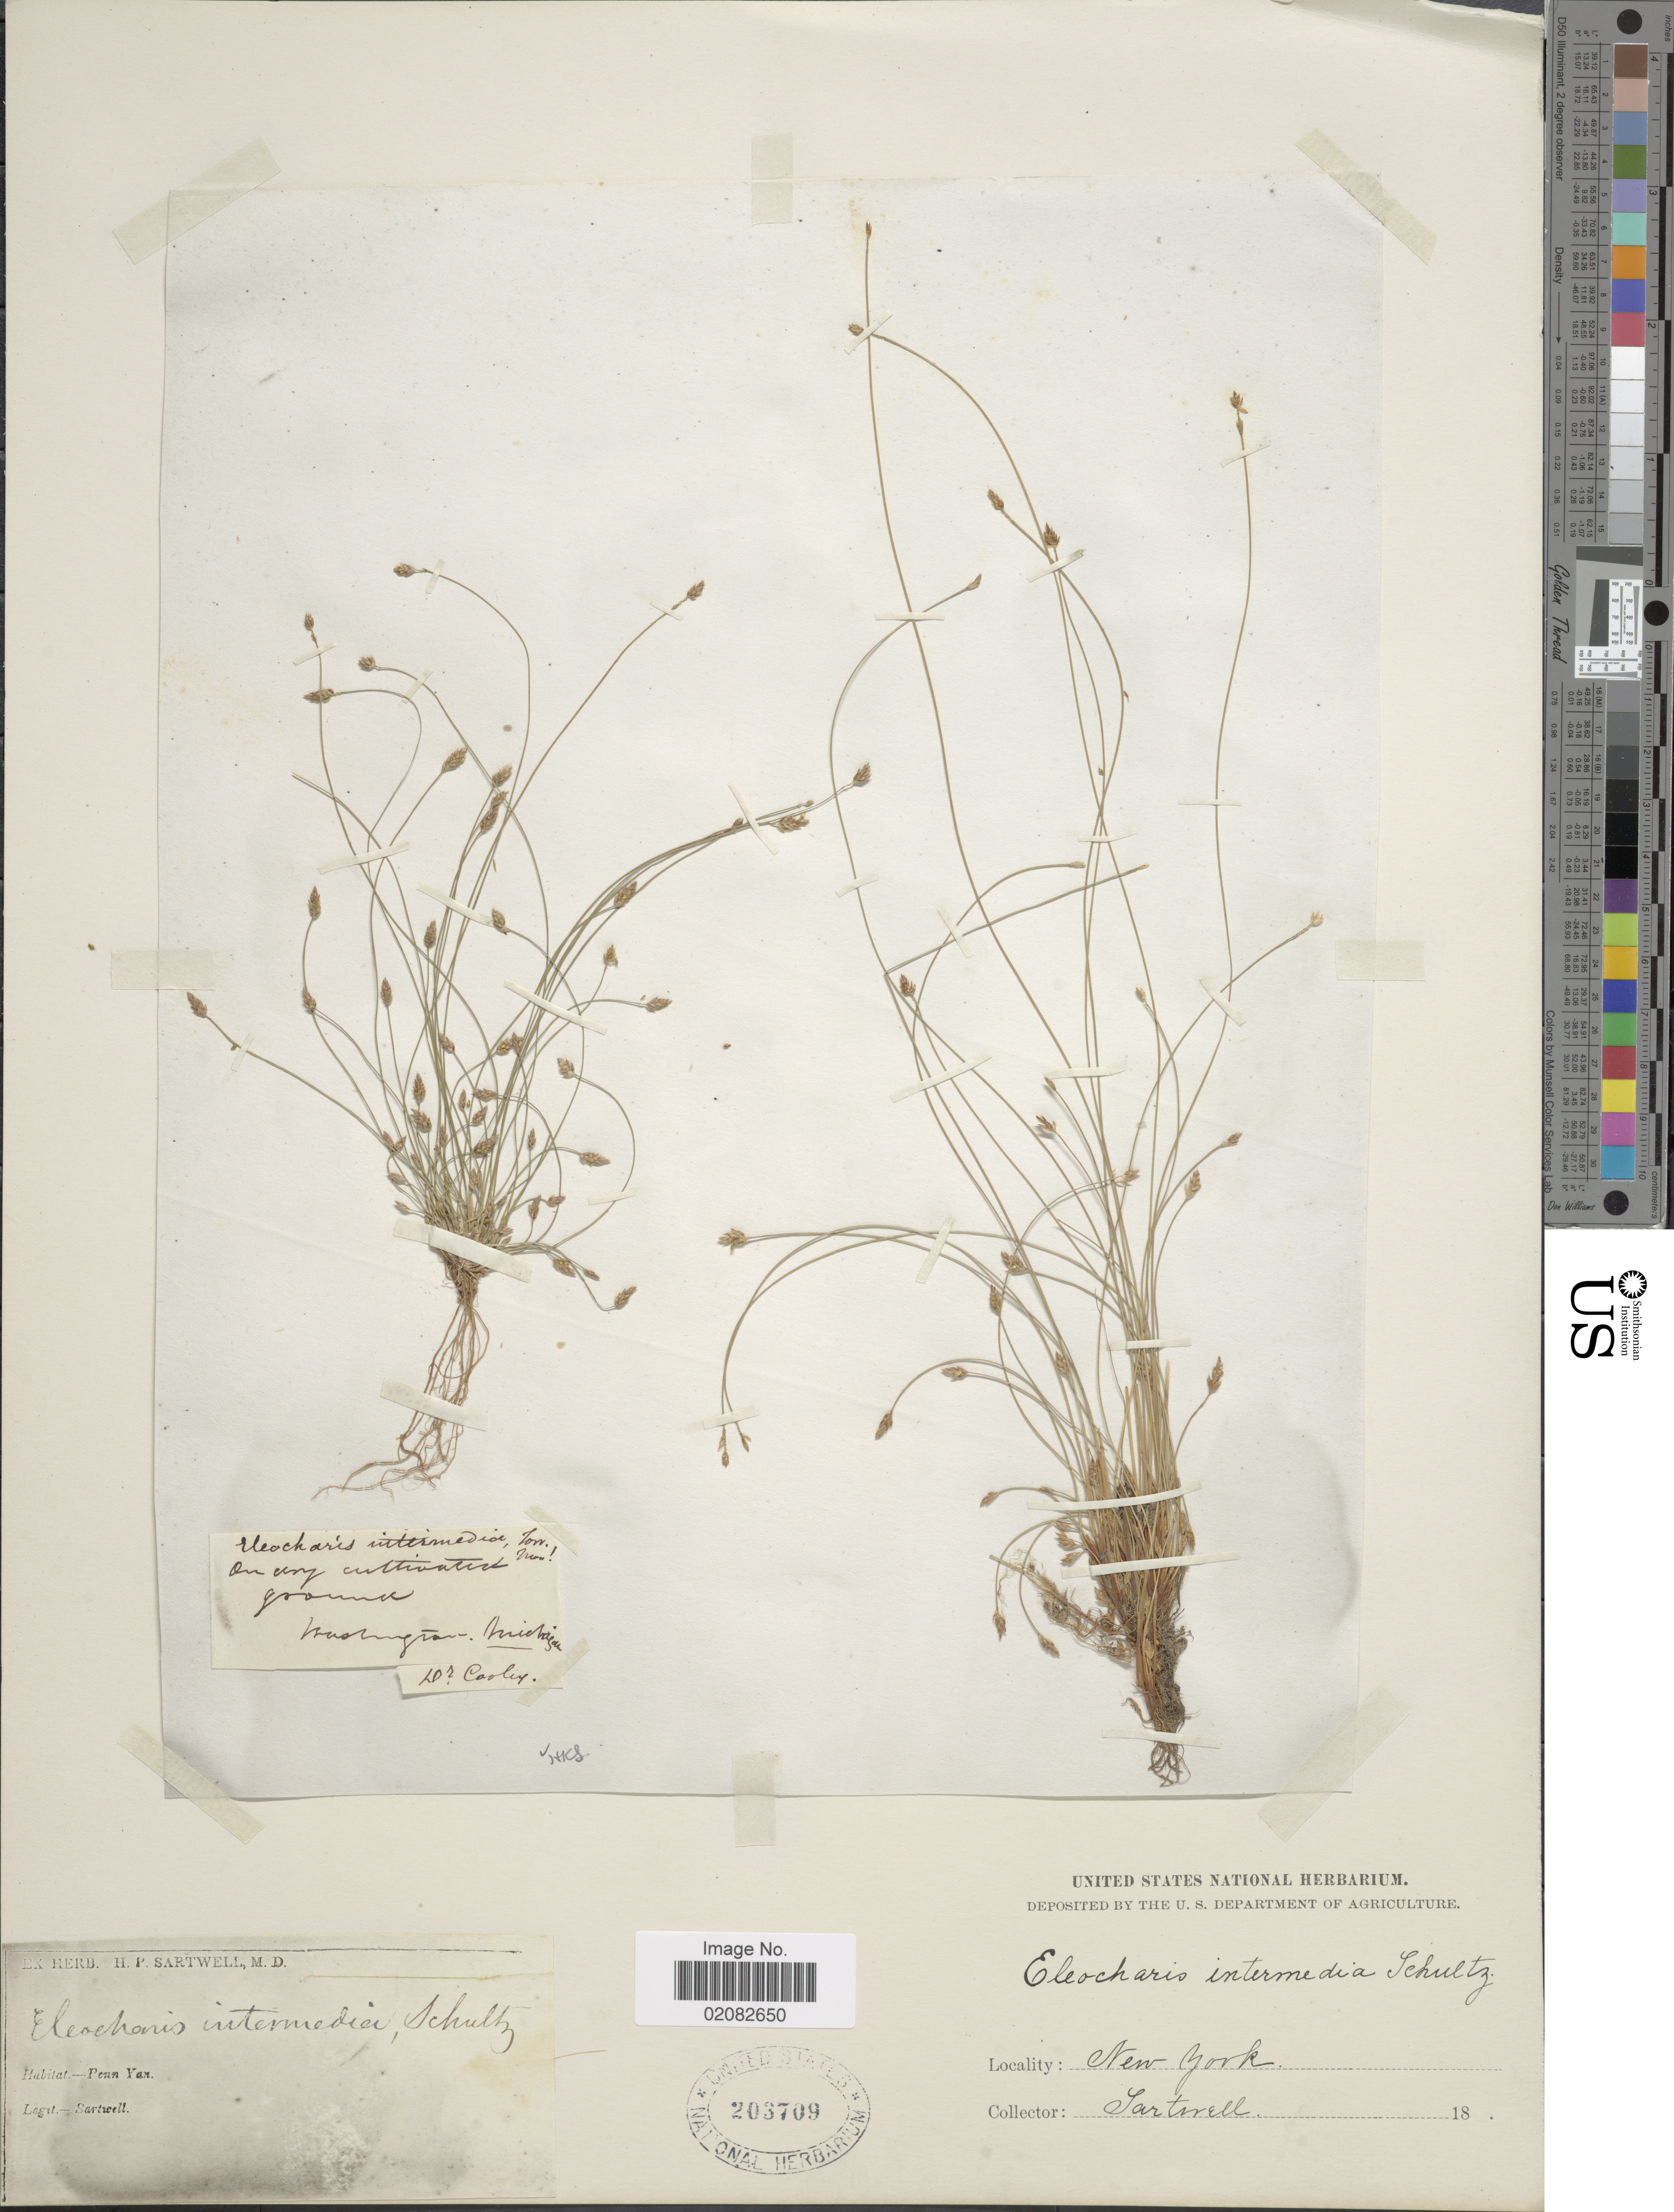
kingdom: Plantae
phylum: Tracheophyta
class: Liliopsida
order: Poales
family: Cyperaceae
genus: Eleocharis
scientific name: Eleocharis intermedia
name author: Schult.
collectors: Sartwell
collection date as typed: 18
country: United States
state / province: New York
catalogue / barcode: US 203709